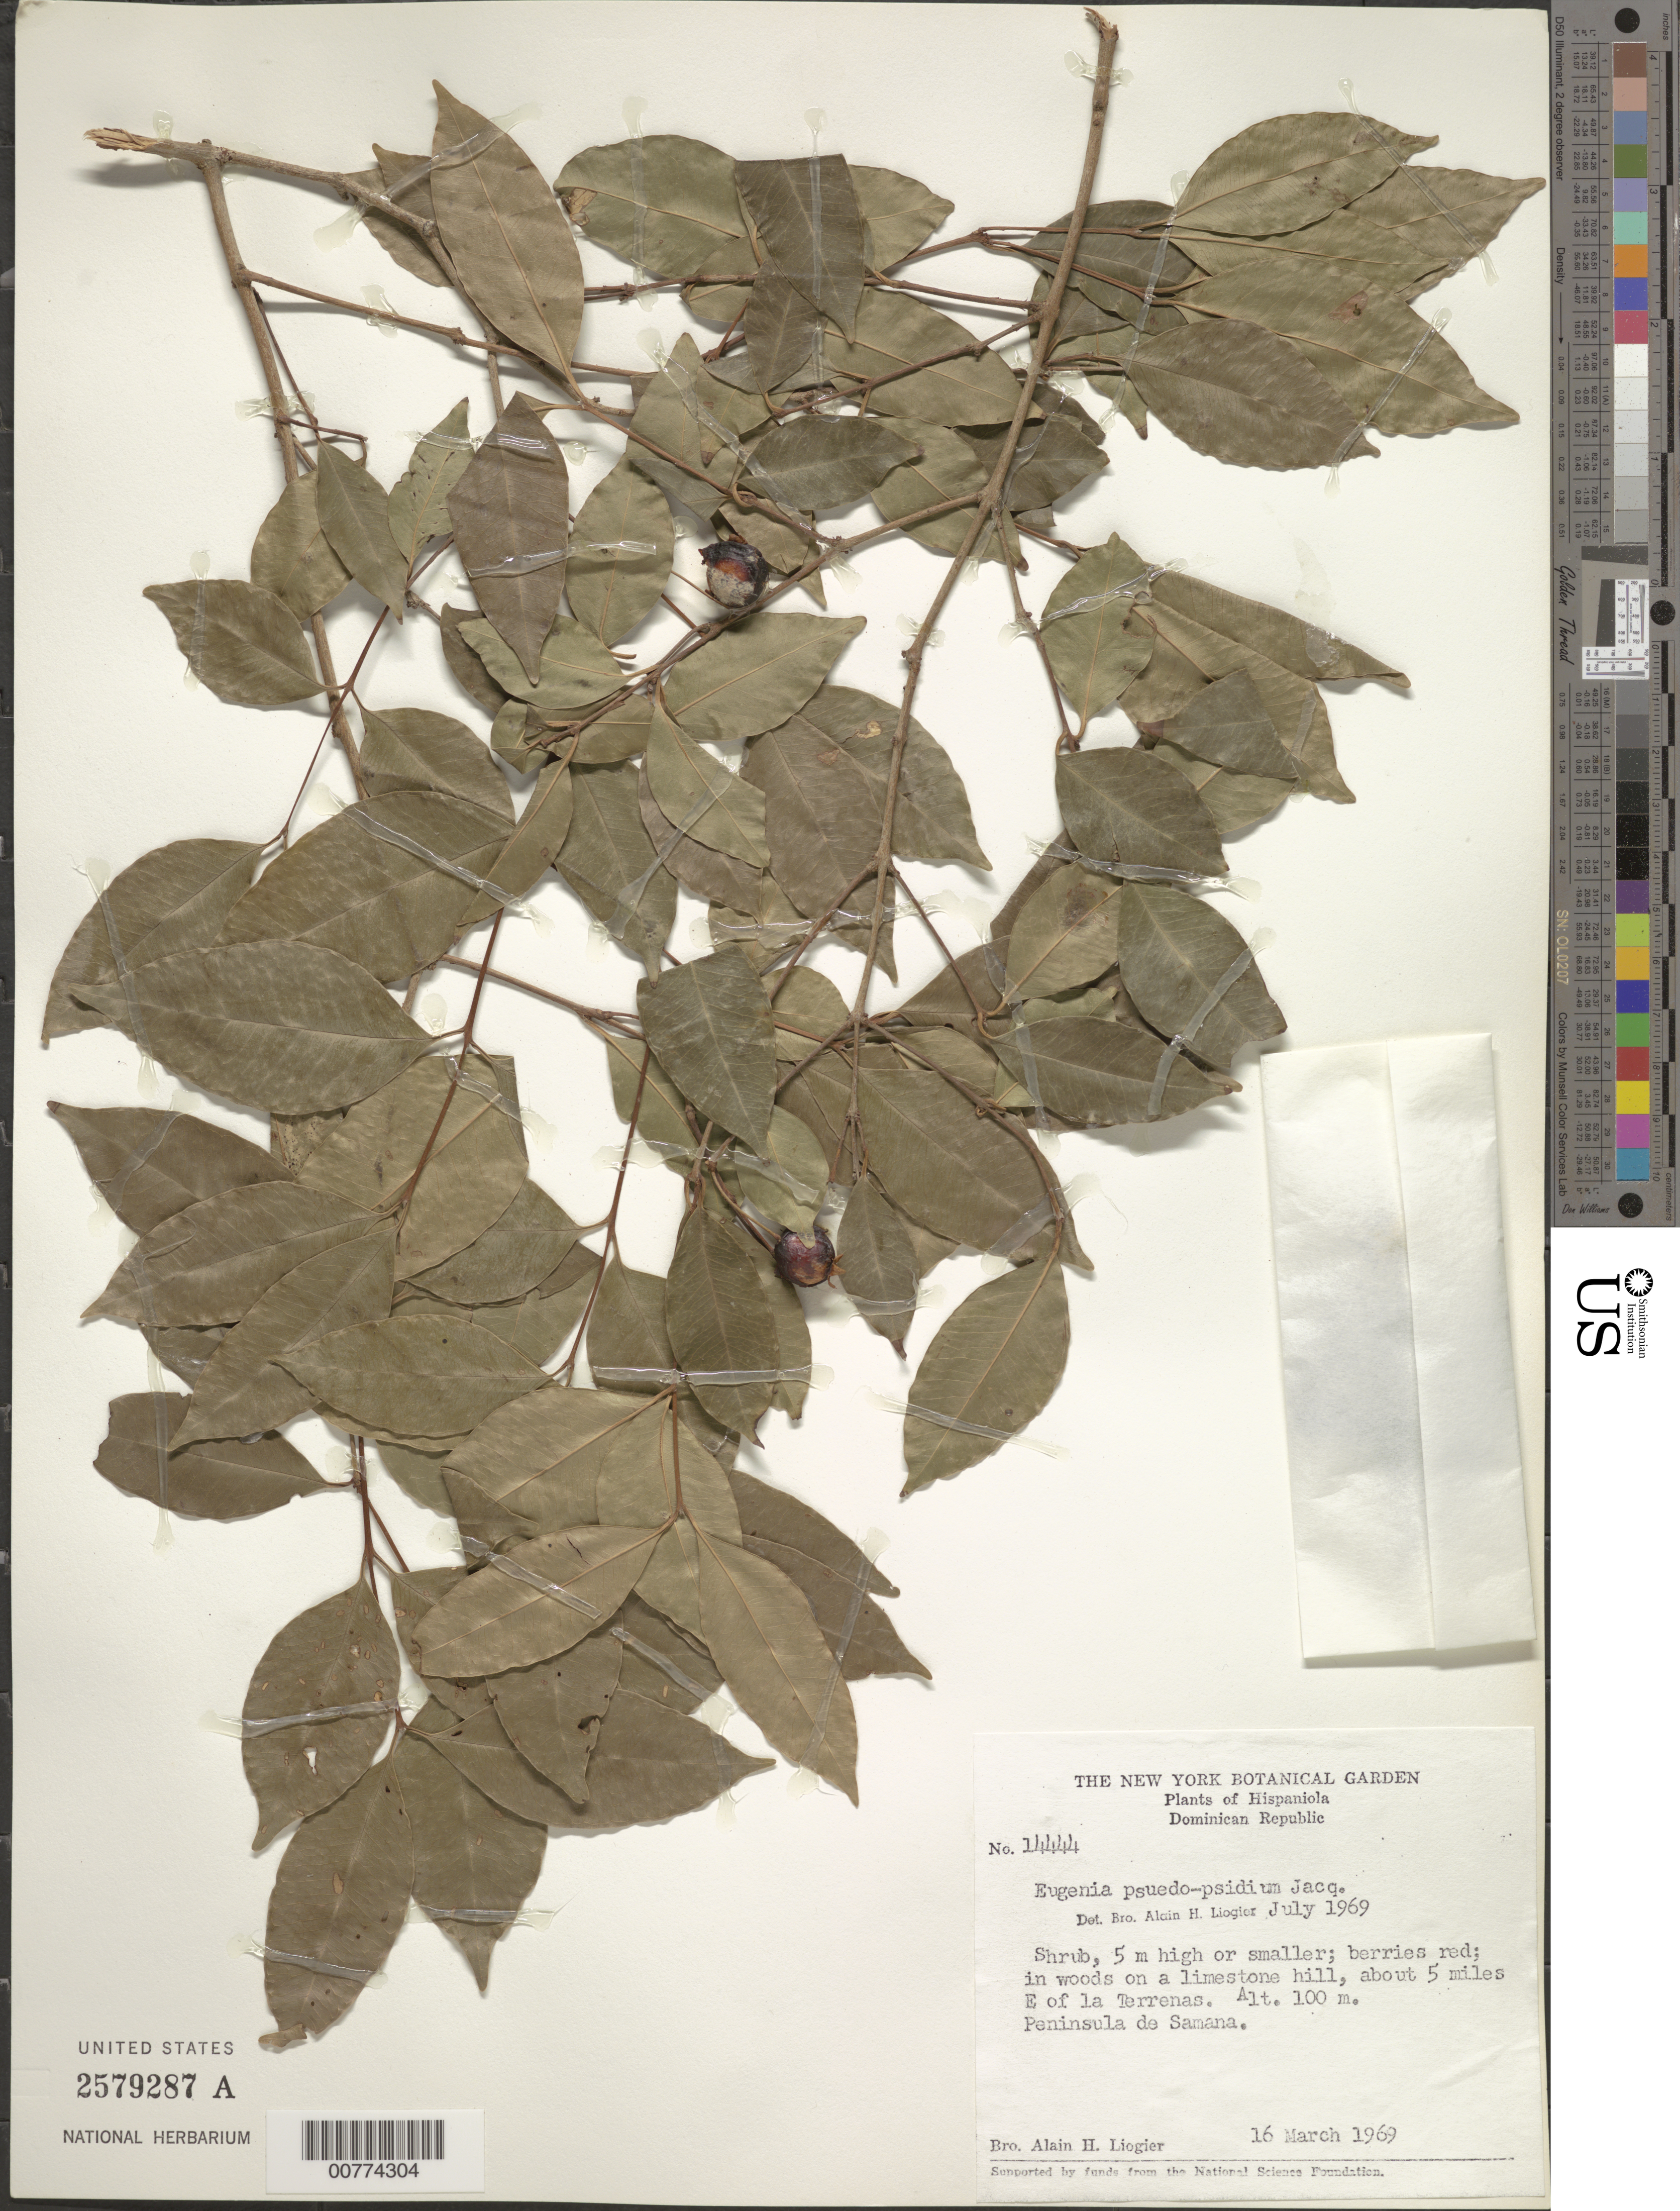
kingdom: Plantae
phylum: Tracheophyta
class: Magnoliopsida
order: Myrtales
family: Myrtaceae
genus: Eugenia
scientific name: Eugenia pseudopsidium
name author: Jacq.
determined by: Liogier, Alain H.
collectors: A. H. Liogier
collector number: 14444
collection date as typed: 16 Mar 1969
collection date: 1969-03-16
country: Dominican Republic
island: Hispaniola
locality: Samaná Peninsula, about 5 miles E of La Terrenas.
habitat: In woods on a limestone.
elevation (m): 100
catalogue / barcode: US 2579287A